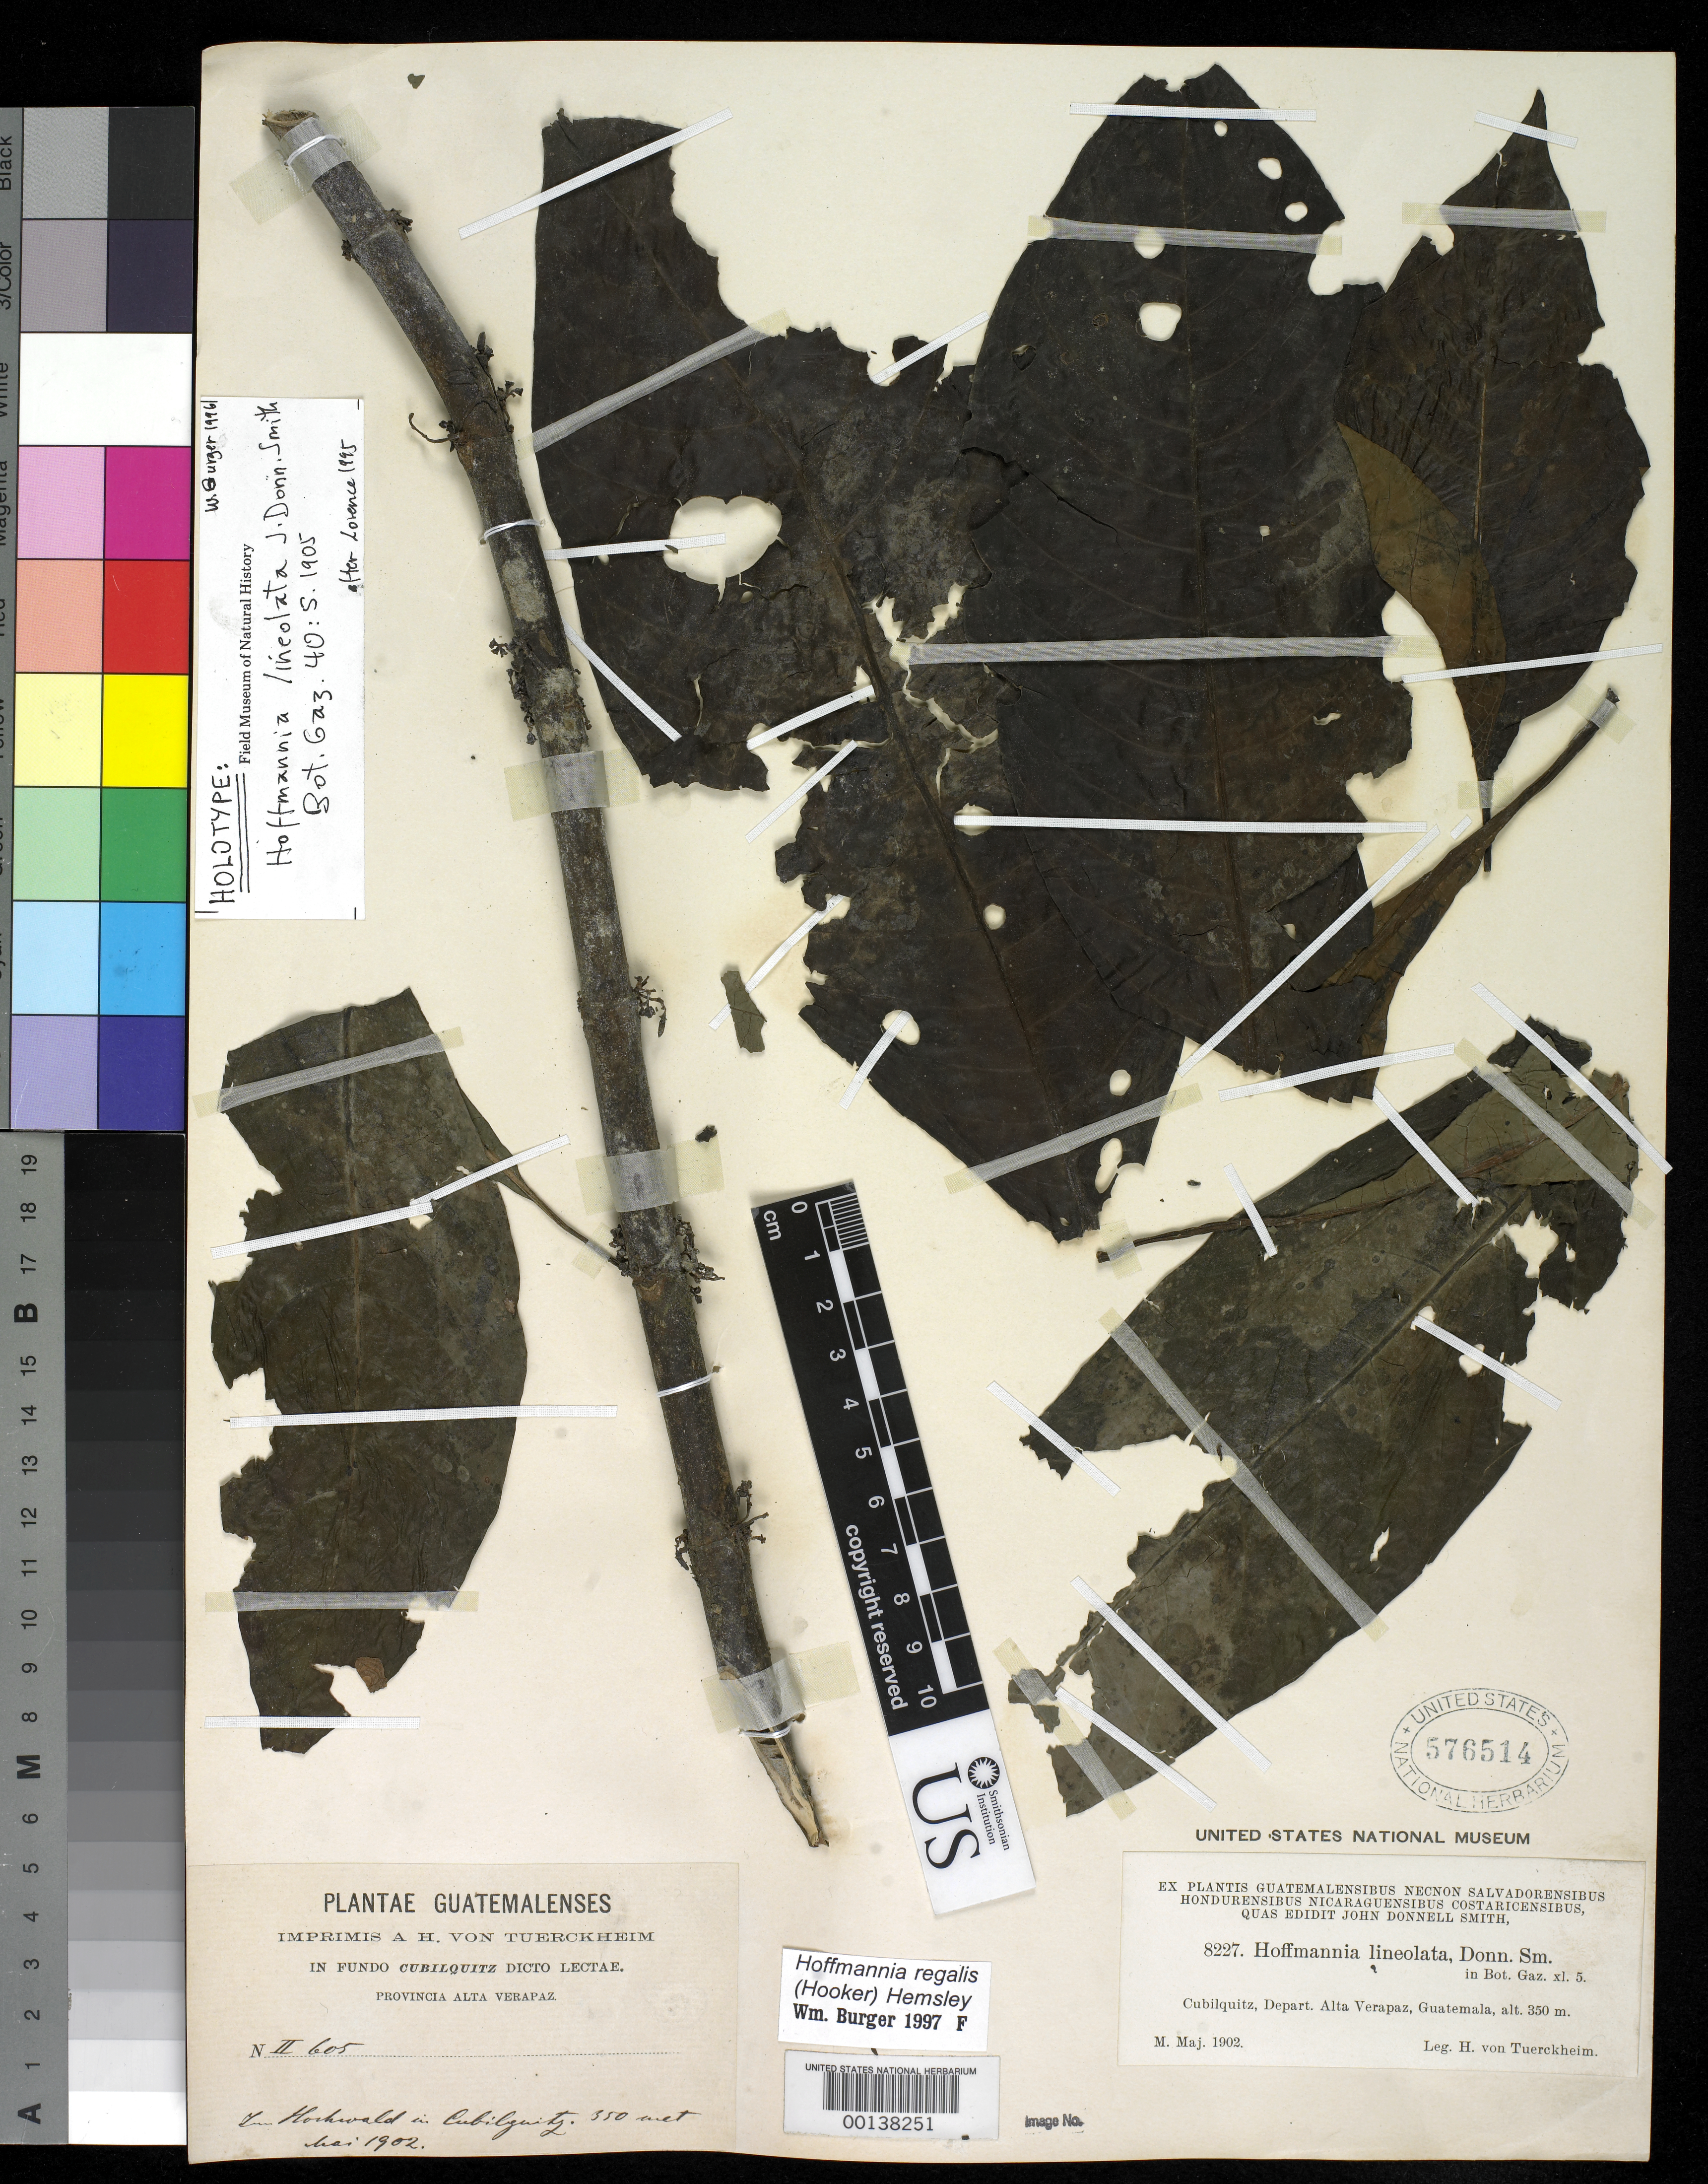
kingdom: Plantae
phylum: Tracheophyta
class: Magnoliopsida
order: Gentianales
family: Rubiaceae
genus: Hoffmannia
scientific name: Hoffmannia lineolata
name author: Donn. Sm.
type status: Type Collection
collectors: H. von Türckheim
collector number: II 605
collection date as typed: May 1902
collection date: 1902-05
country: Guatemala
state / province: Alta Verapaz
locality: Cubilquitz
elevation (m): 350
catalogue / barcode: US 576514